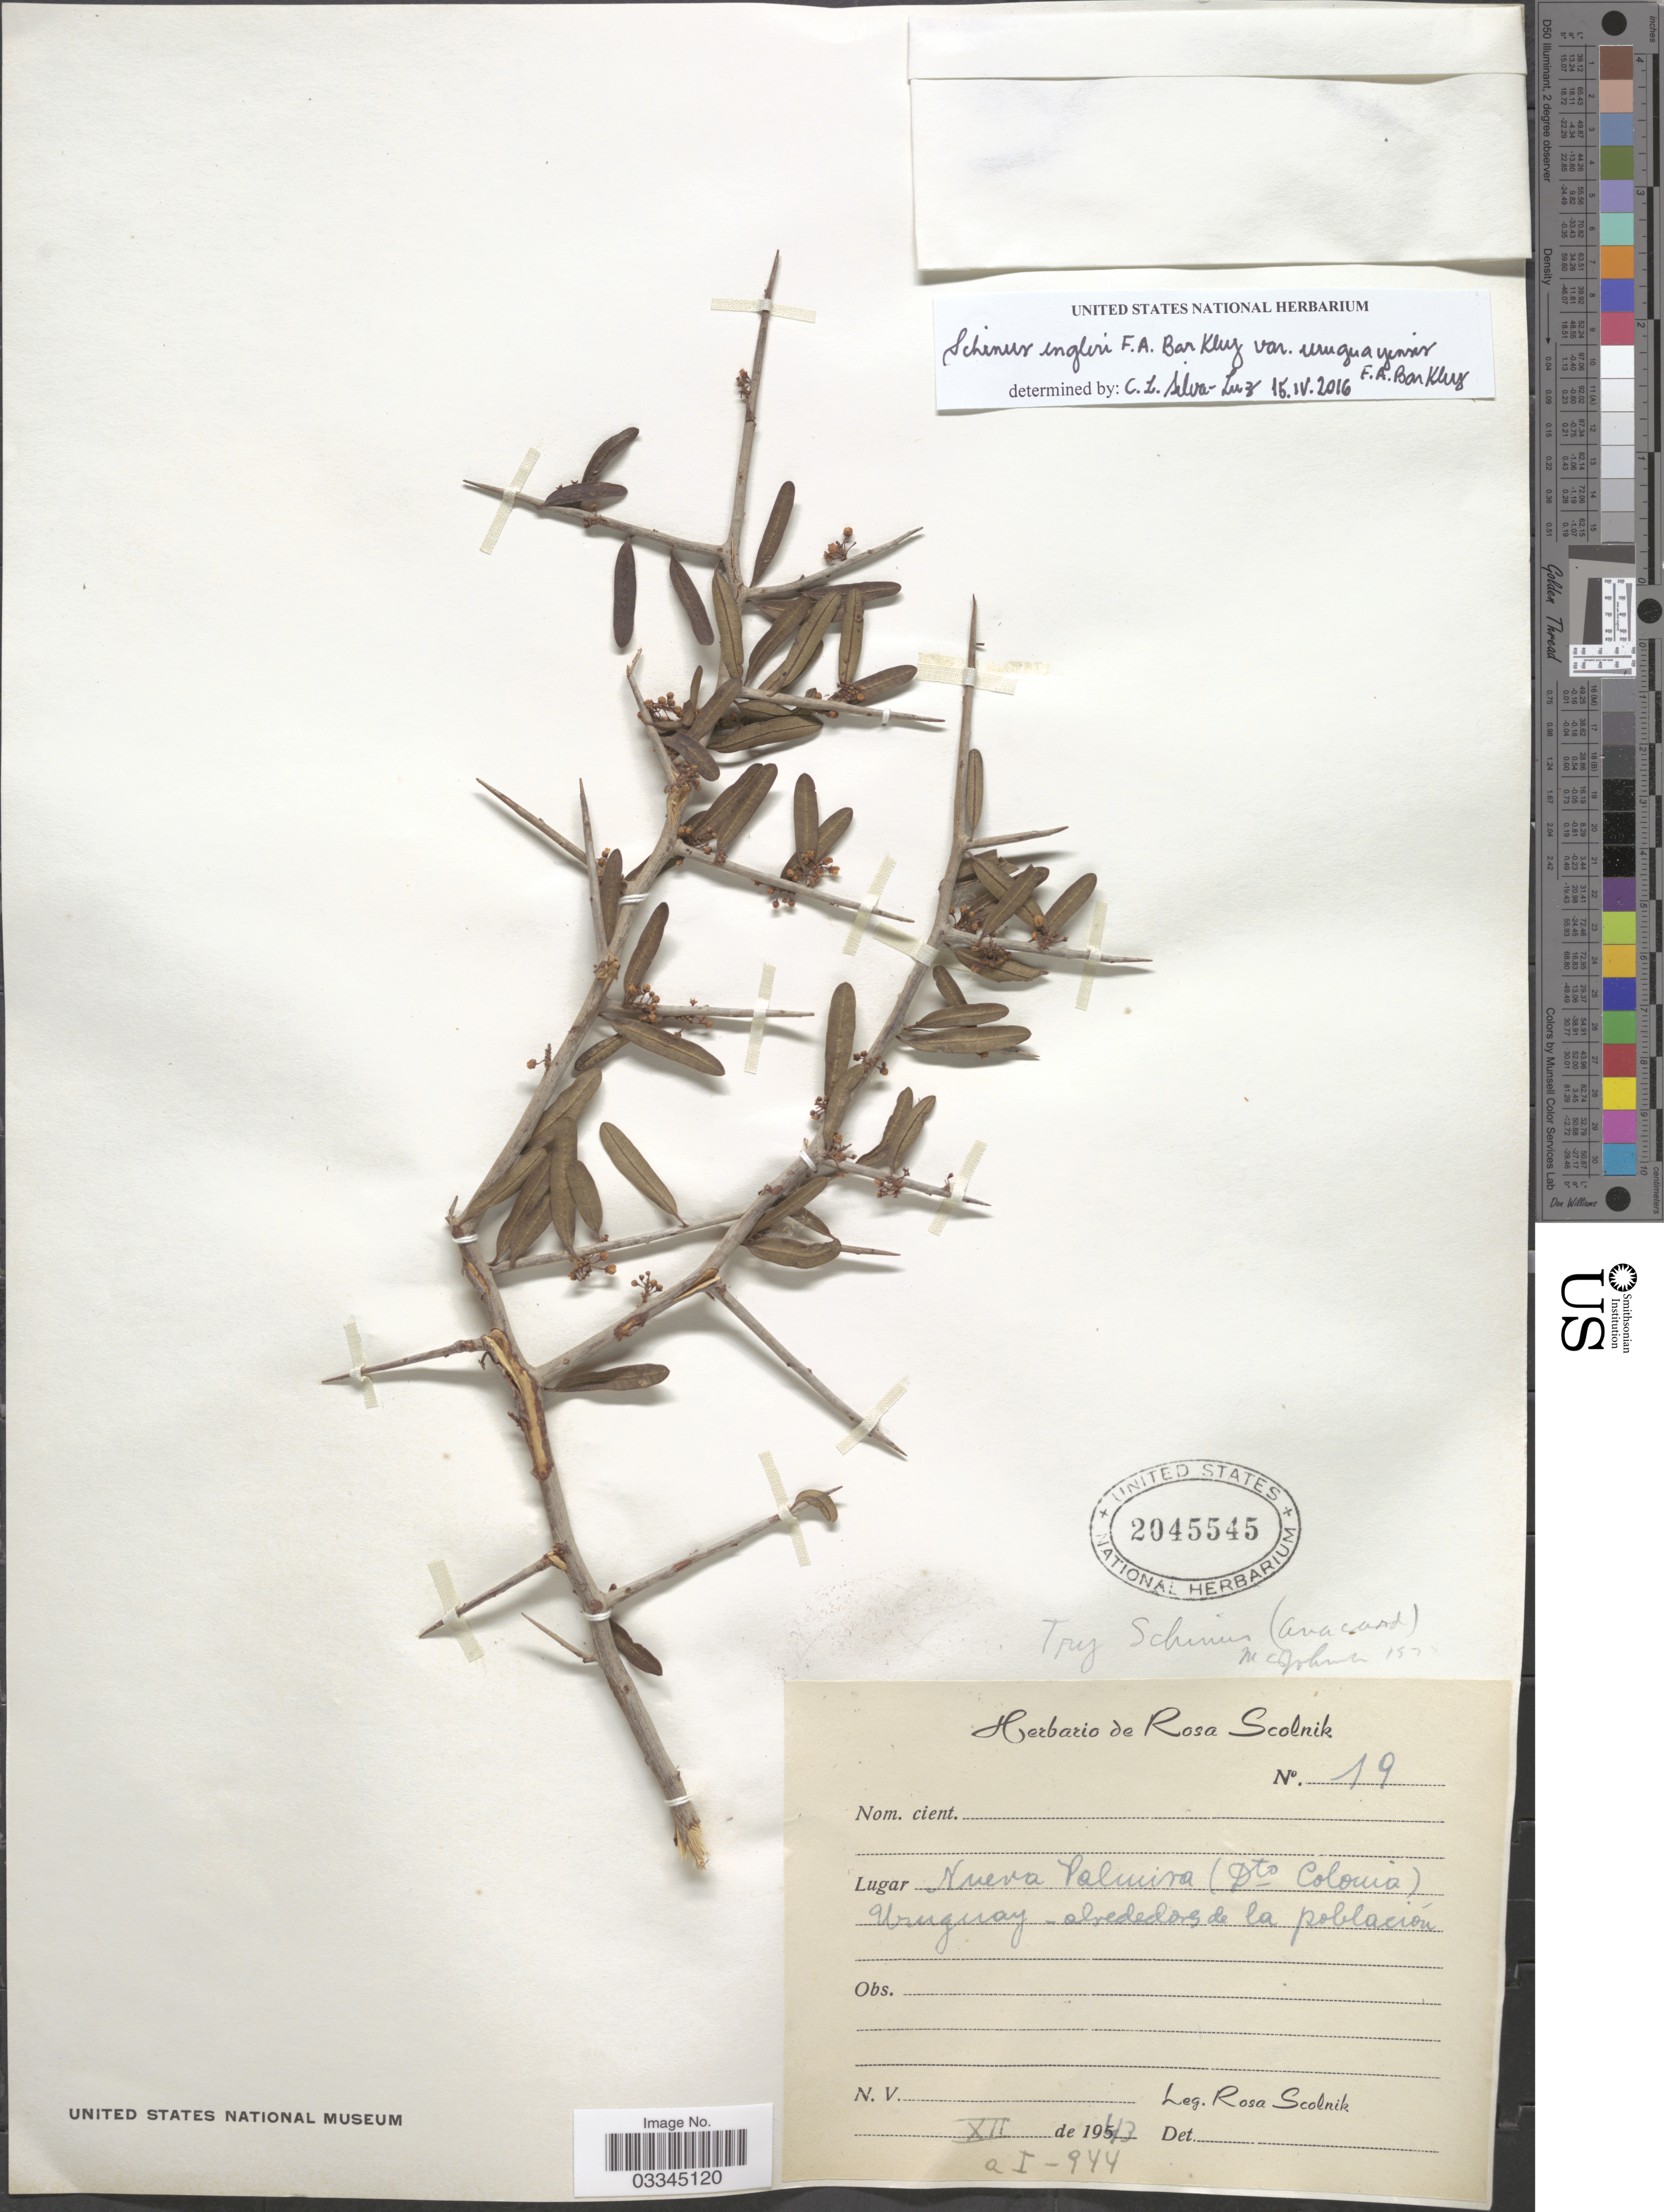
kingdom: Plantae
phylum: Tracheophyta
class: Magnoliopsida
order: Sapindales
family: Anacardiaceae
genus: Schinus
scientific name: Schinus engleri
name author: F.A. Barkley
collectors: R. Scolnik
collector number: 19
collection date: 1942-12/1944-01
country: Uruguay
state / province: Colonia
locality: Nueva Palmira (Dto Colonia), alrededores de la población.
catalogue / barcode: US 2045545